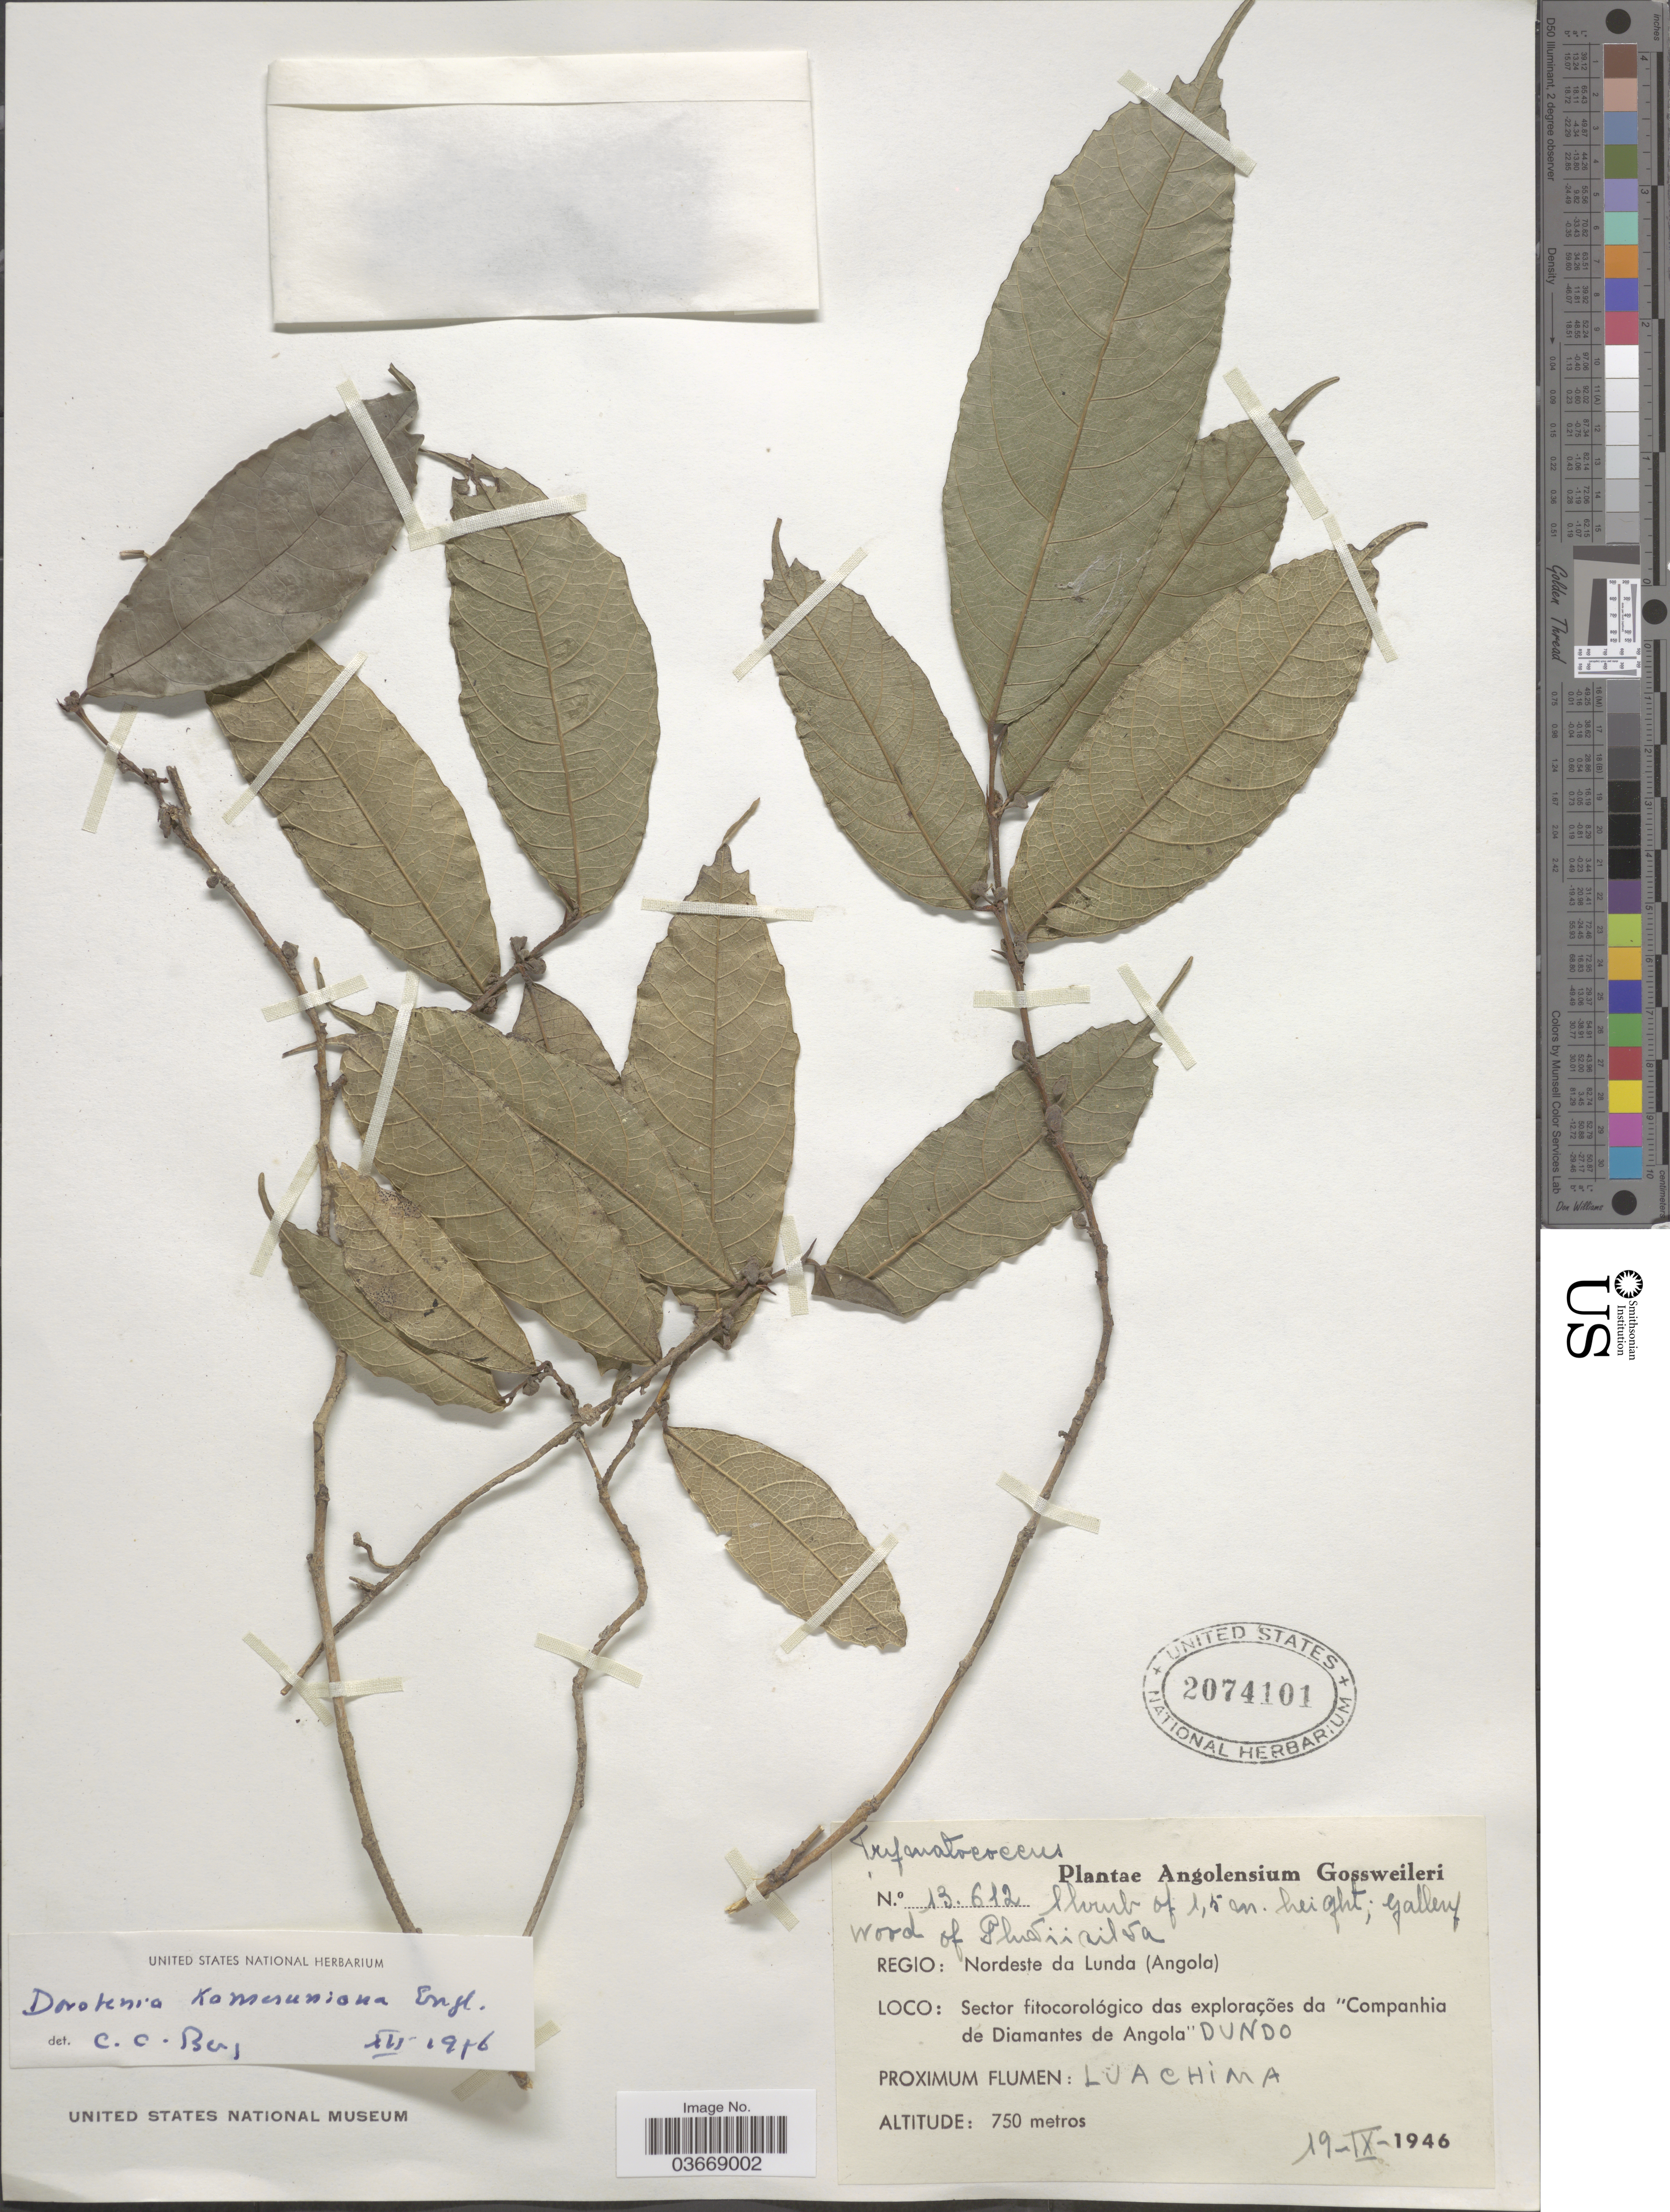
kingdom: Plantae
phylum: Tracheophyta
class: Magnoliopsida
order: Rosales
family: Moraceae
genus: Dorstenia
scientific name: Dorstenia kameruniana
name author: Engl.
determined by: Berg, C. C.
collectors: -. Gossweiler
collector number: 13612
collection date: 1946-09-19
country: Angola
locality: Regio: Nordeste da Lunda. Sector fitocorológico das explorações da 'Companhia de Diamantes de Angola' Dundo.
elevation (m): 750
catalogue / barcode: US 2074101